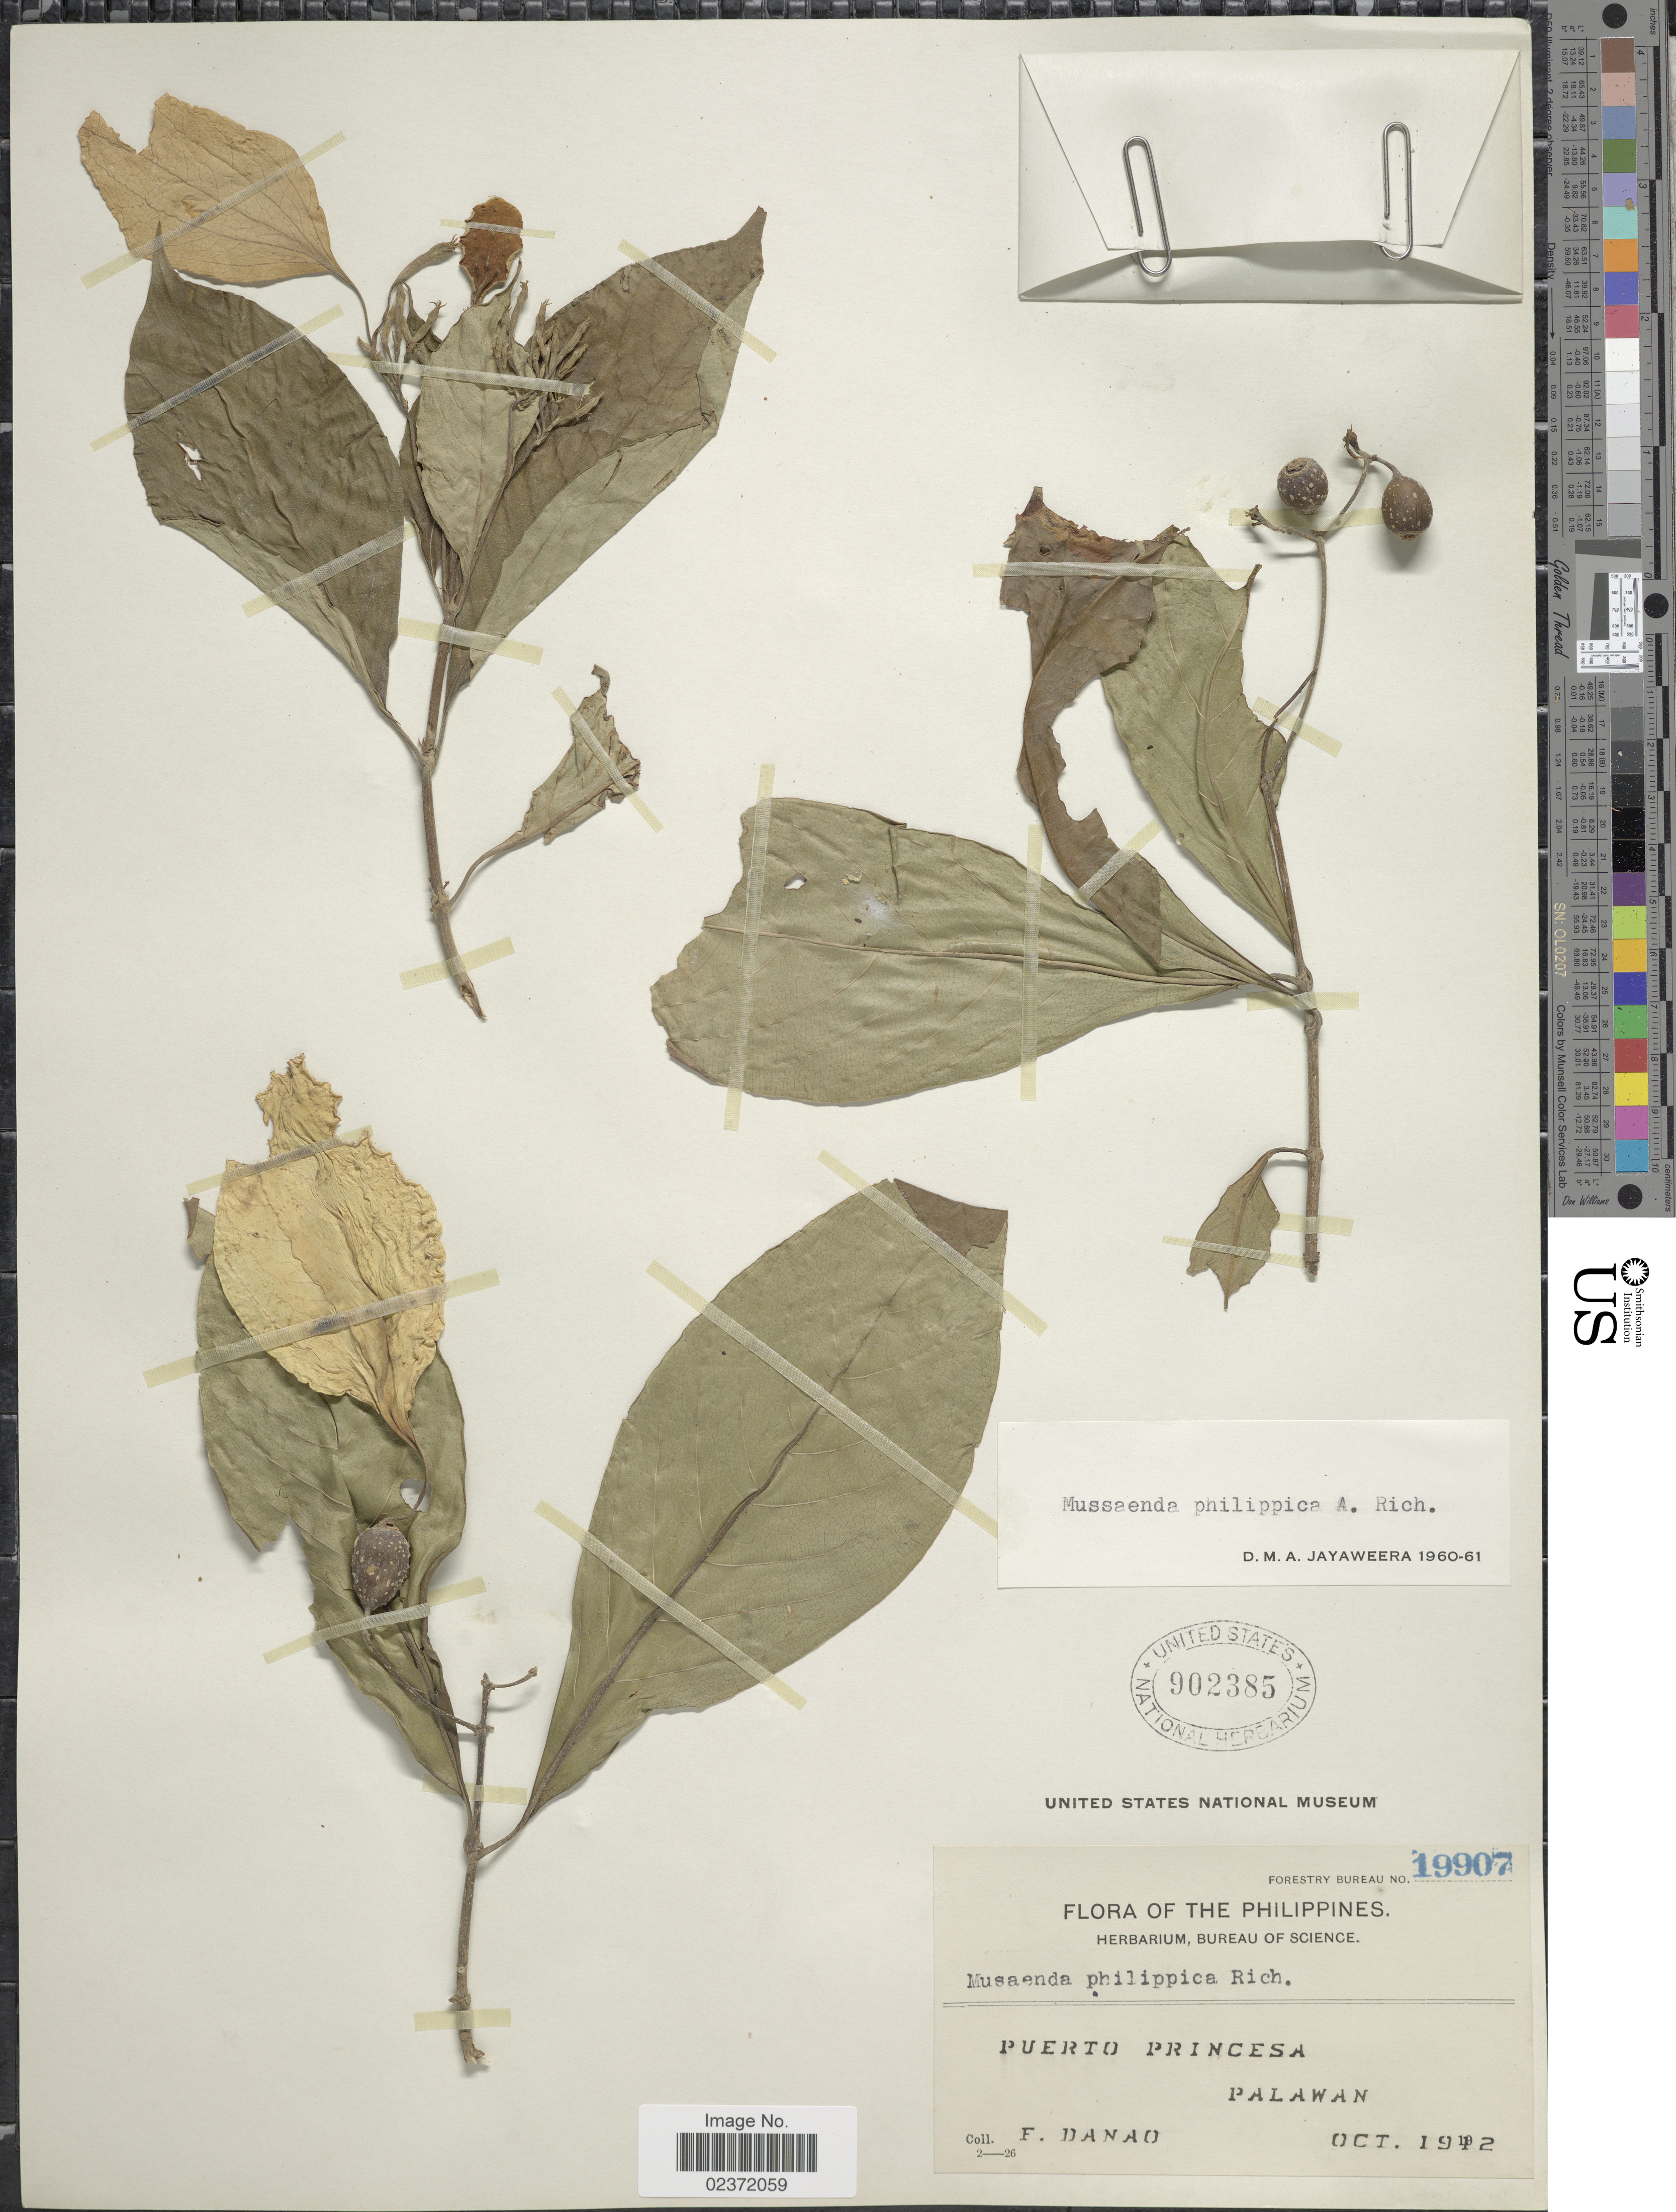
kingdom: Plantae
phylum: Tracheophyta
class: Magnoliopsida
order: Gentianales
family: Rubiaceae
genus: Mussaenda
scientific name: Mussaenda philippica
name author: A. Rich.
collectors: F. Danao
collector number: Forestry Bureau 19907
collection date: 1912-10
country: Philippines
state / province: Mimaropa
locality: Puerto Princesa, Palawan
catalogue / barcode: US 902385